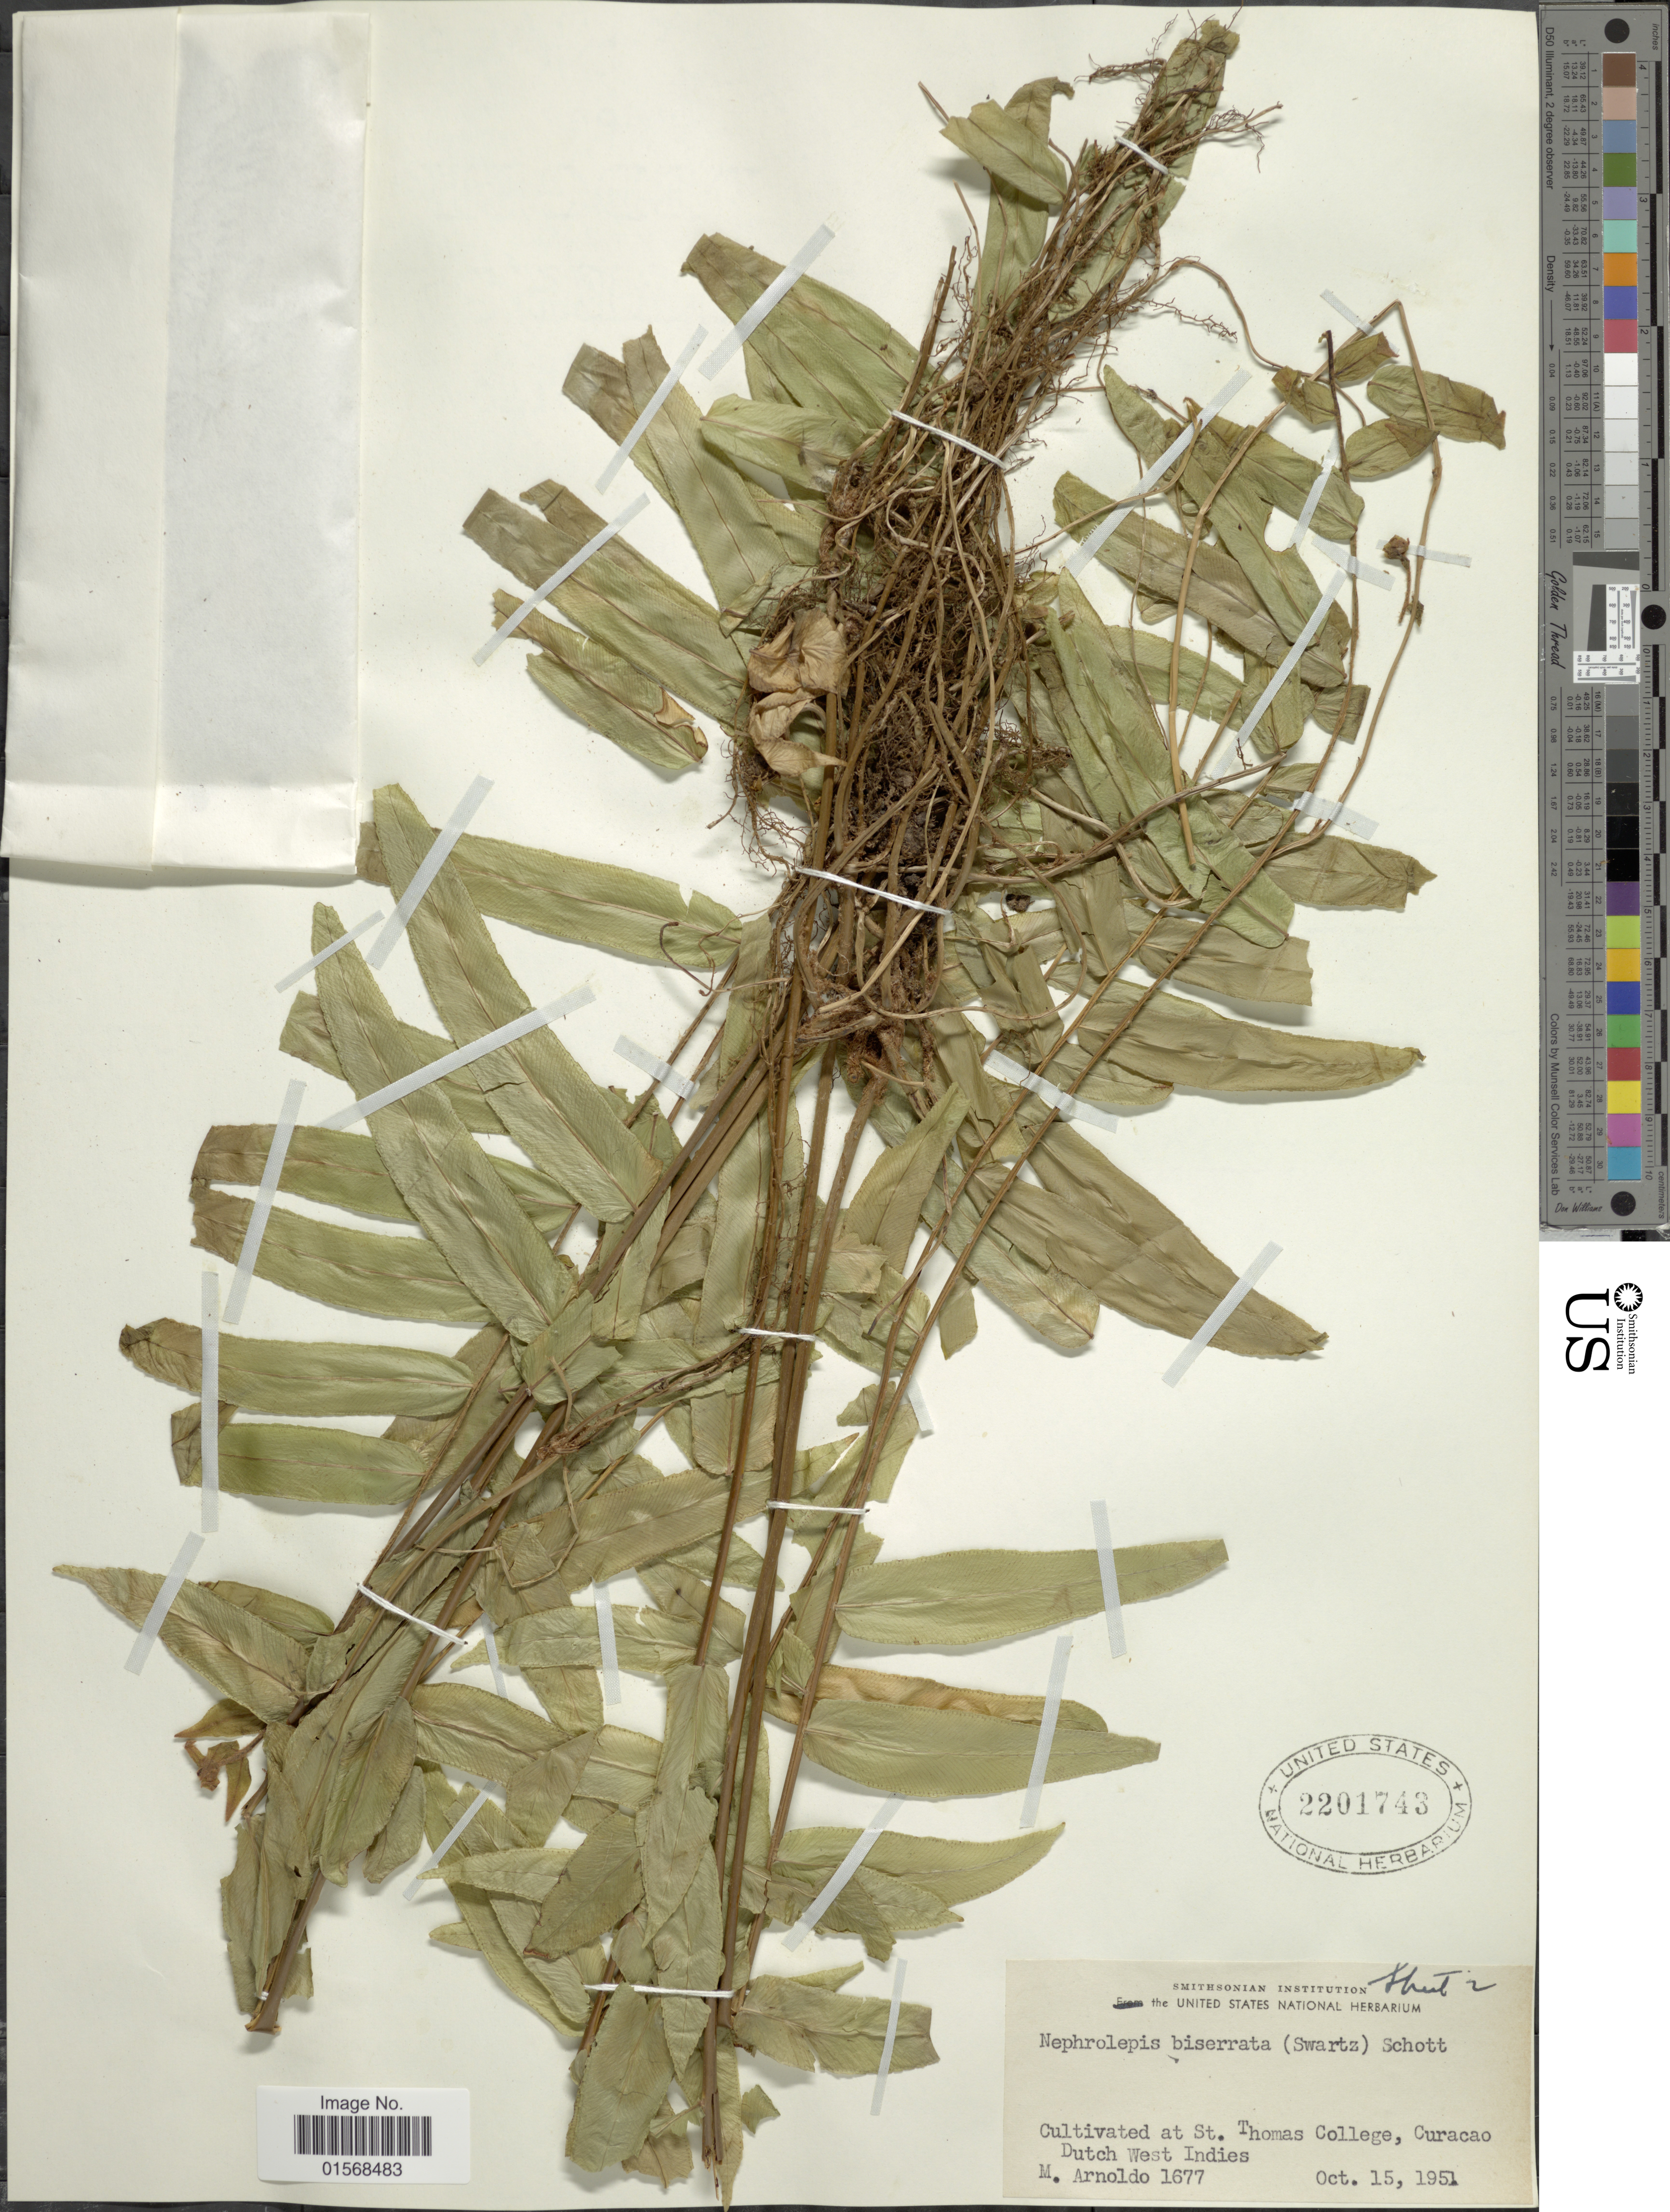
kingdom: Plantae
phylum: Tracheophyta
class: Polypodiopsida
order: Polypodiales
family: Nephrolepidaceae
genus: Nephrolepis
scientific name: Nephrolepis biserrata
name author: (Sw.) Schott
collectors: N. Arnoldo-Broeders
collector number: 1677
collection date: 1951-10-15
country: Curaçao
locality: St. Thomas College, Curacao, Dutch West Indies.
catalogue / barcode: US 2201743